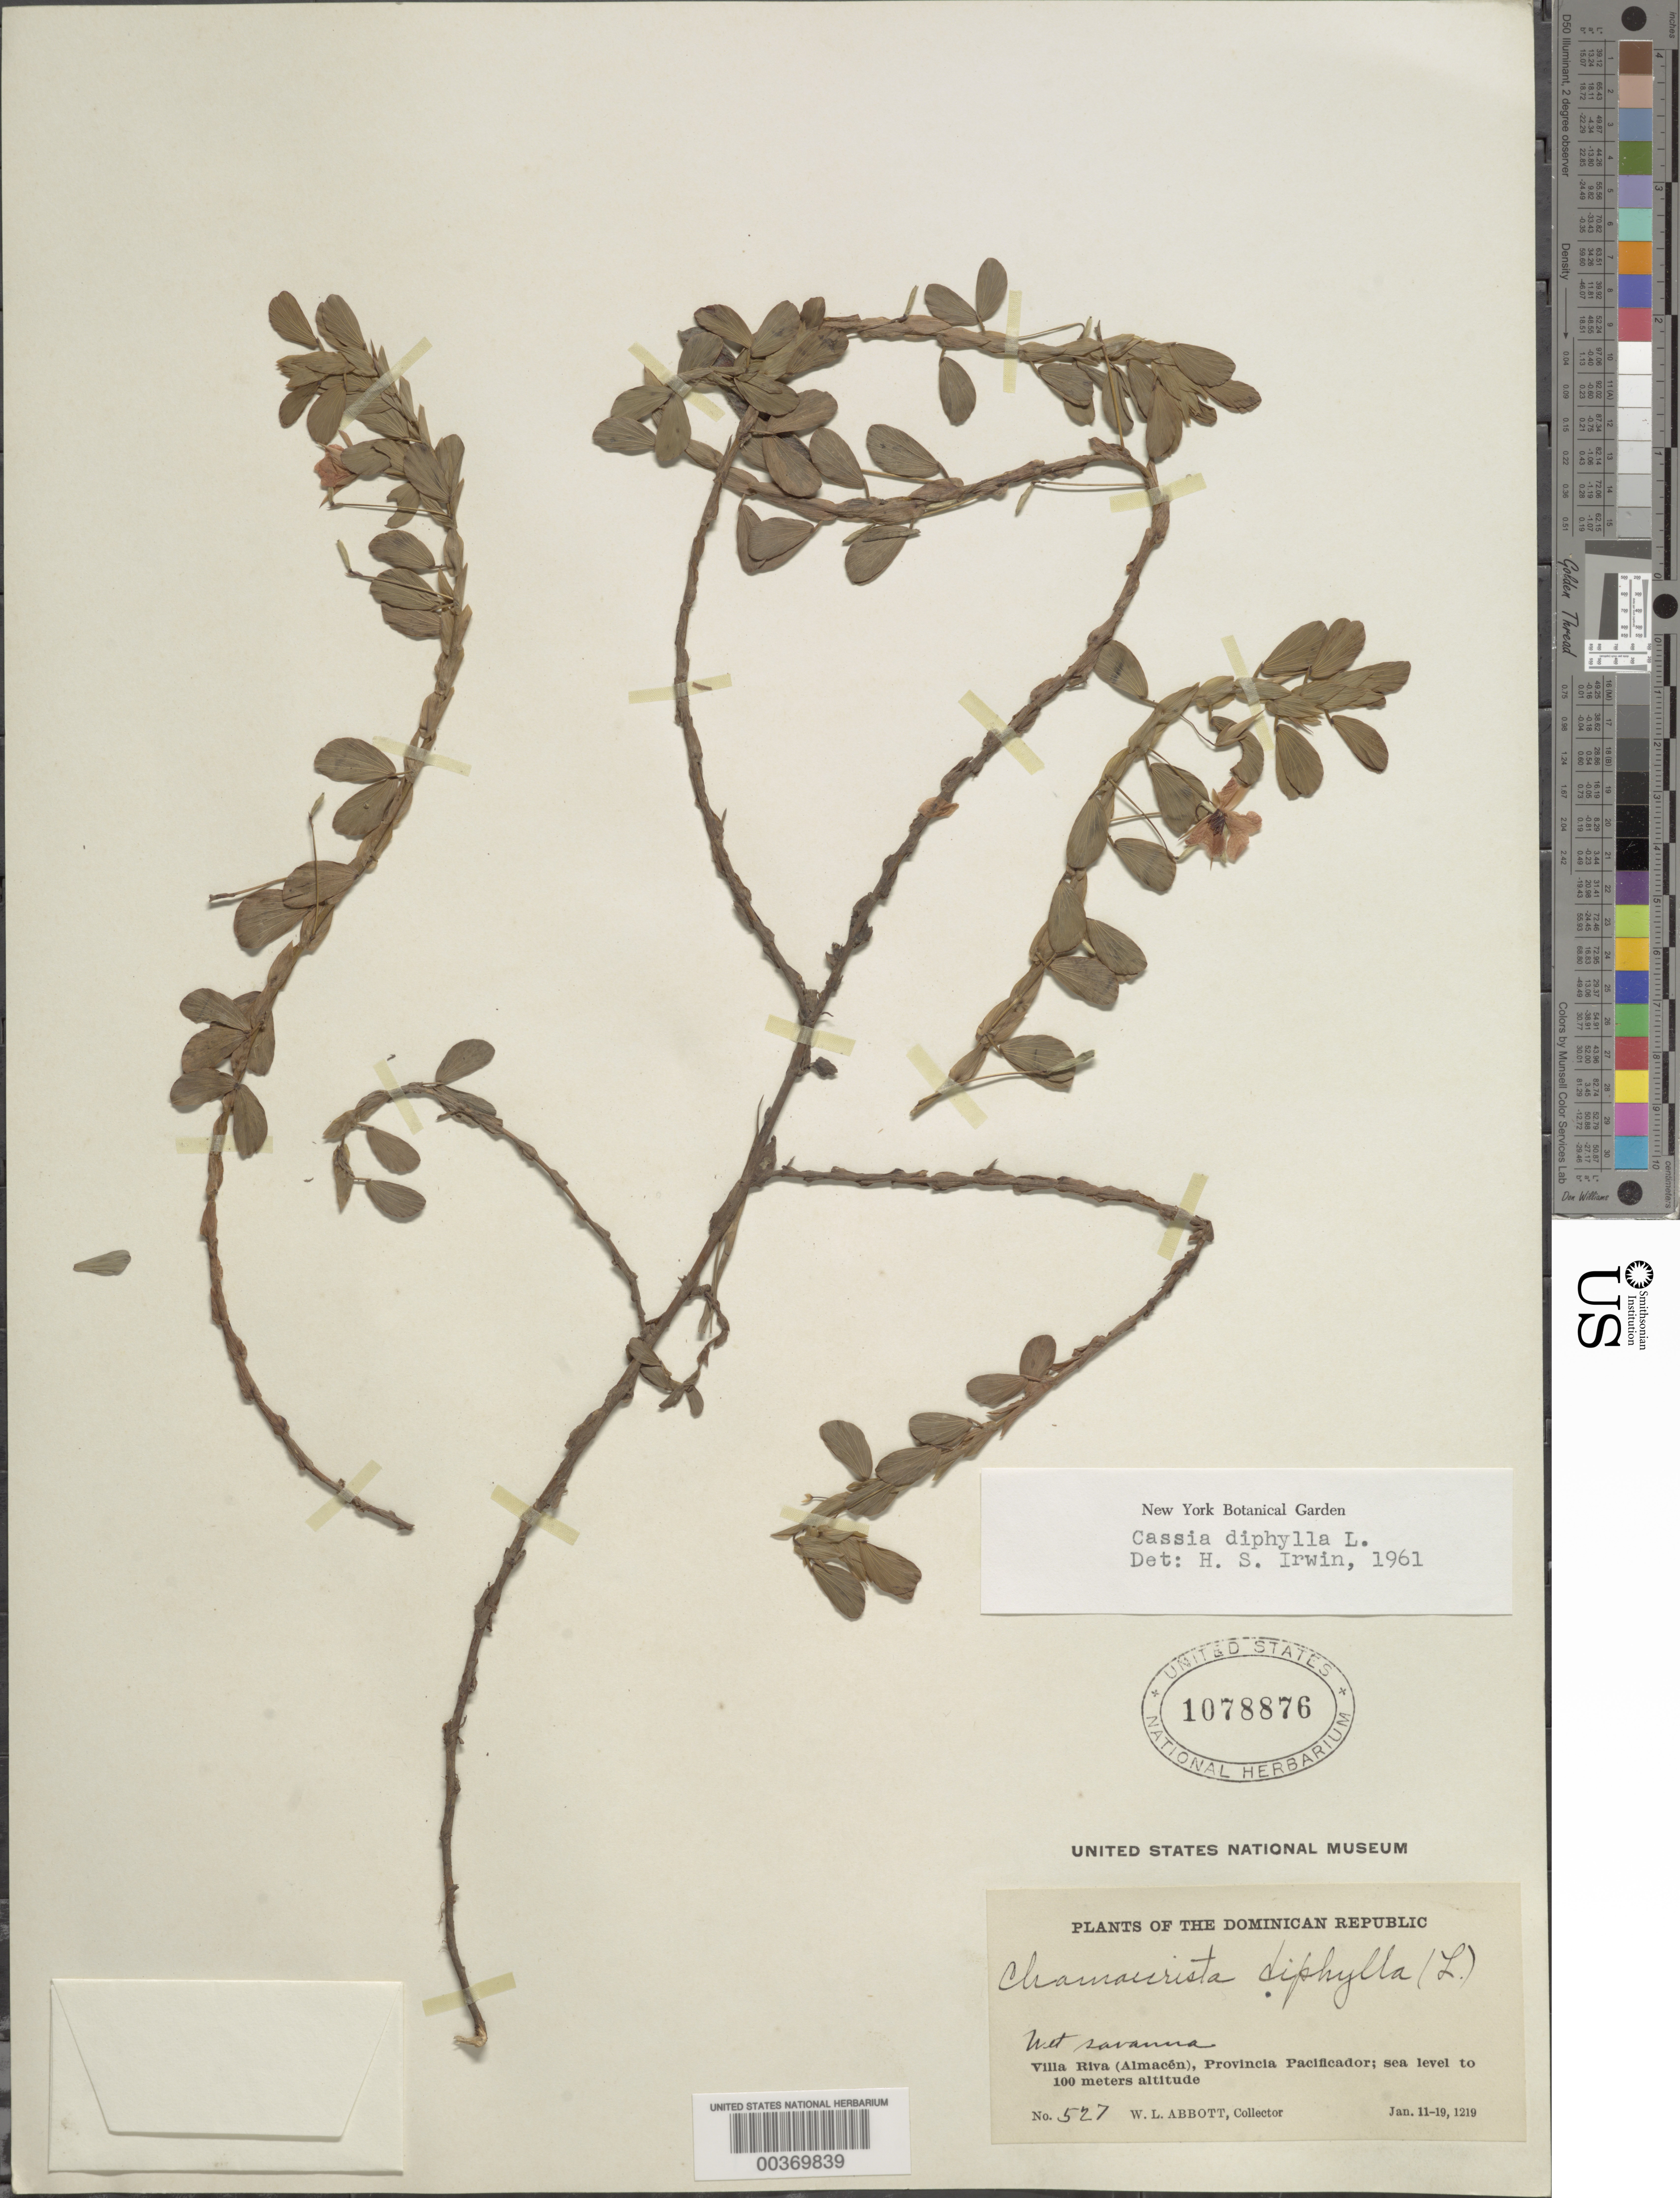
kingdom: Plantae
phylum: Tracheophyta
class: Magnoliopsida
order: Fabales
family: Fabaceae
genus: Chamaecrista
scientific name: Chamaecrista diphylla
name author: (L.) Greene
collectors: W. L. Abbott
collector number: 527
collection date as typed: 11 Jan 1921 to 19 Feb 1921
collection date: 1921-01-11/1921-02-19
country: Dominican Republic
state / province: Duarte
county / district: Villa Riva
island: Hispaniola Island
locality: Villa riva (almacen), pacificador prov. [= duarte province]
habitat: Wet savanna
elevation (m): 0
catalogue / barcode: US 1078876